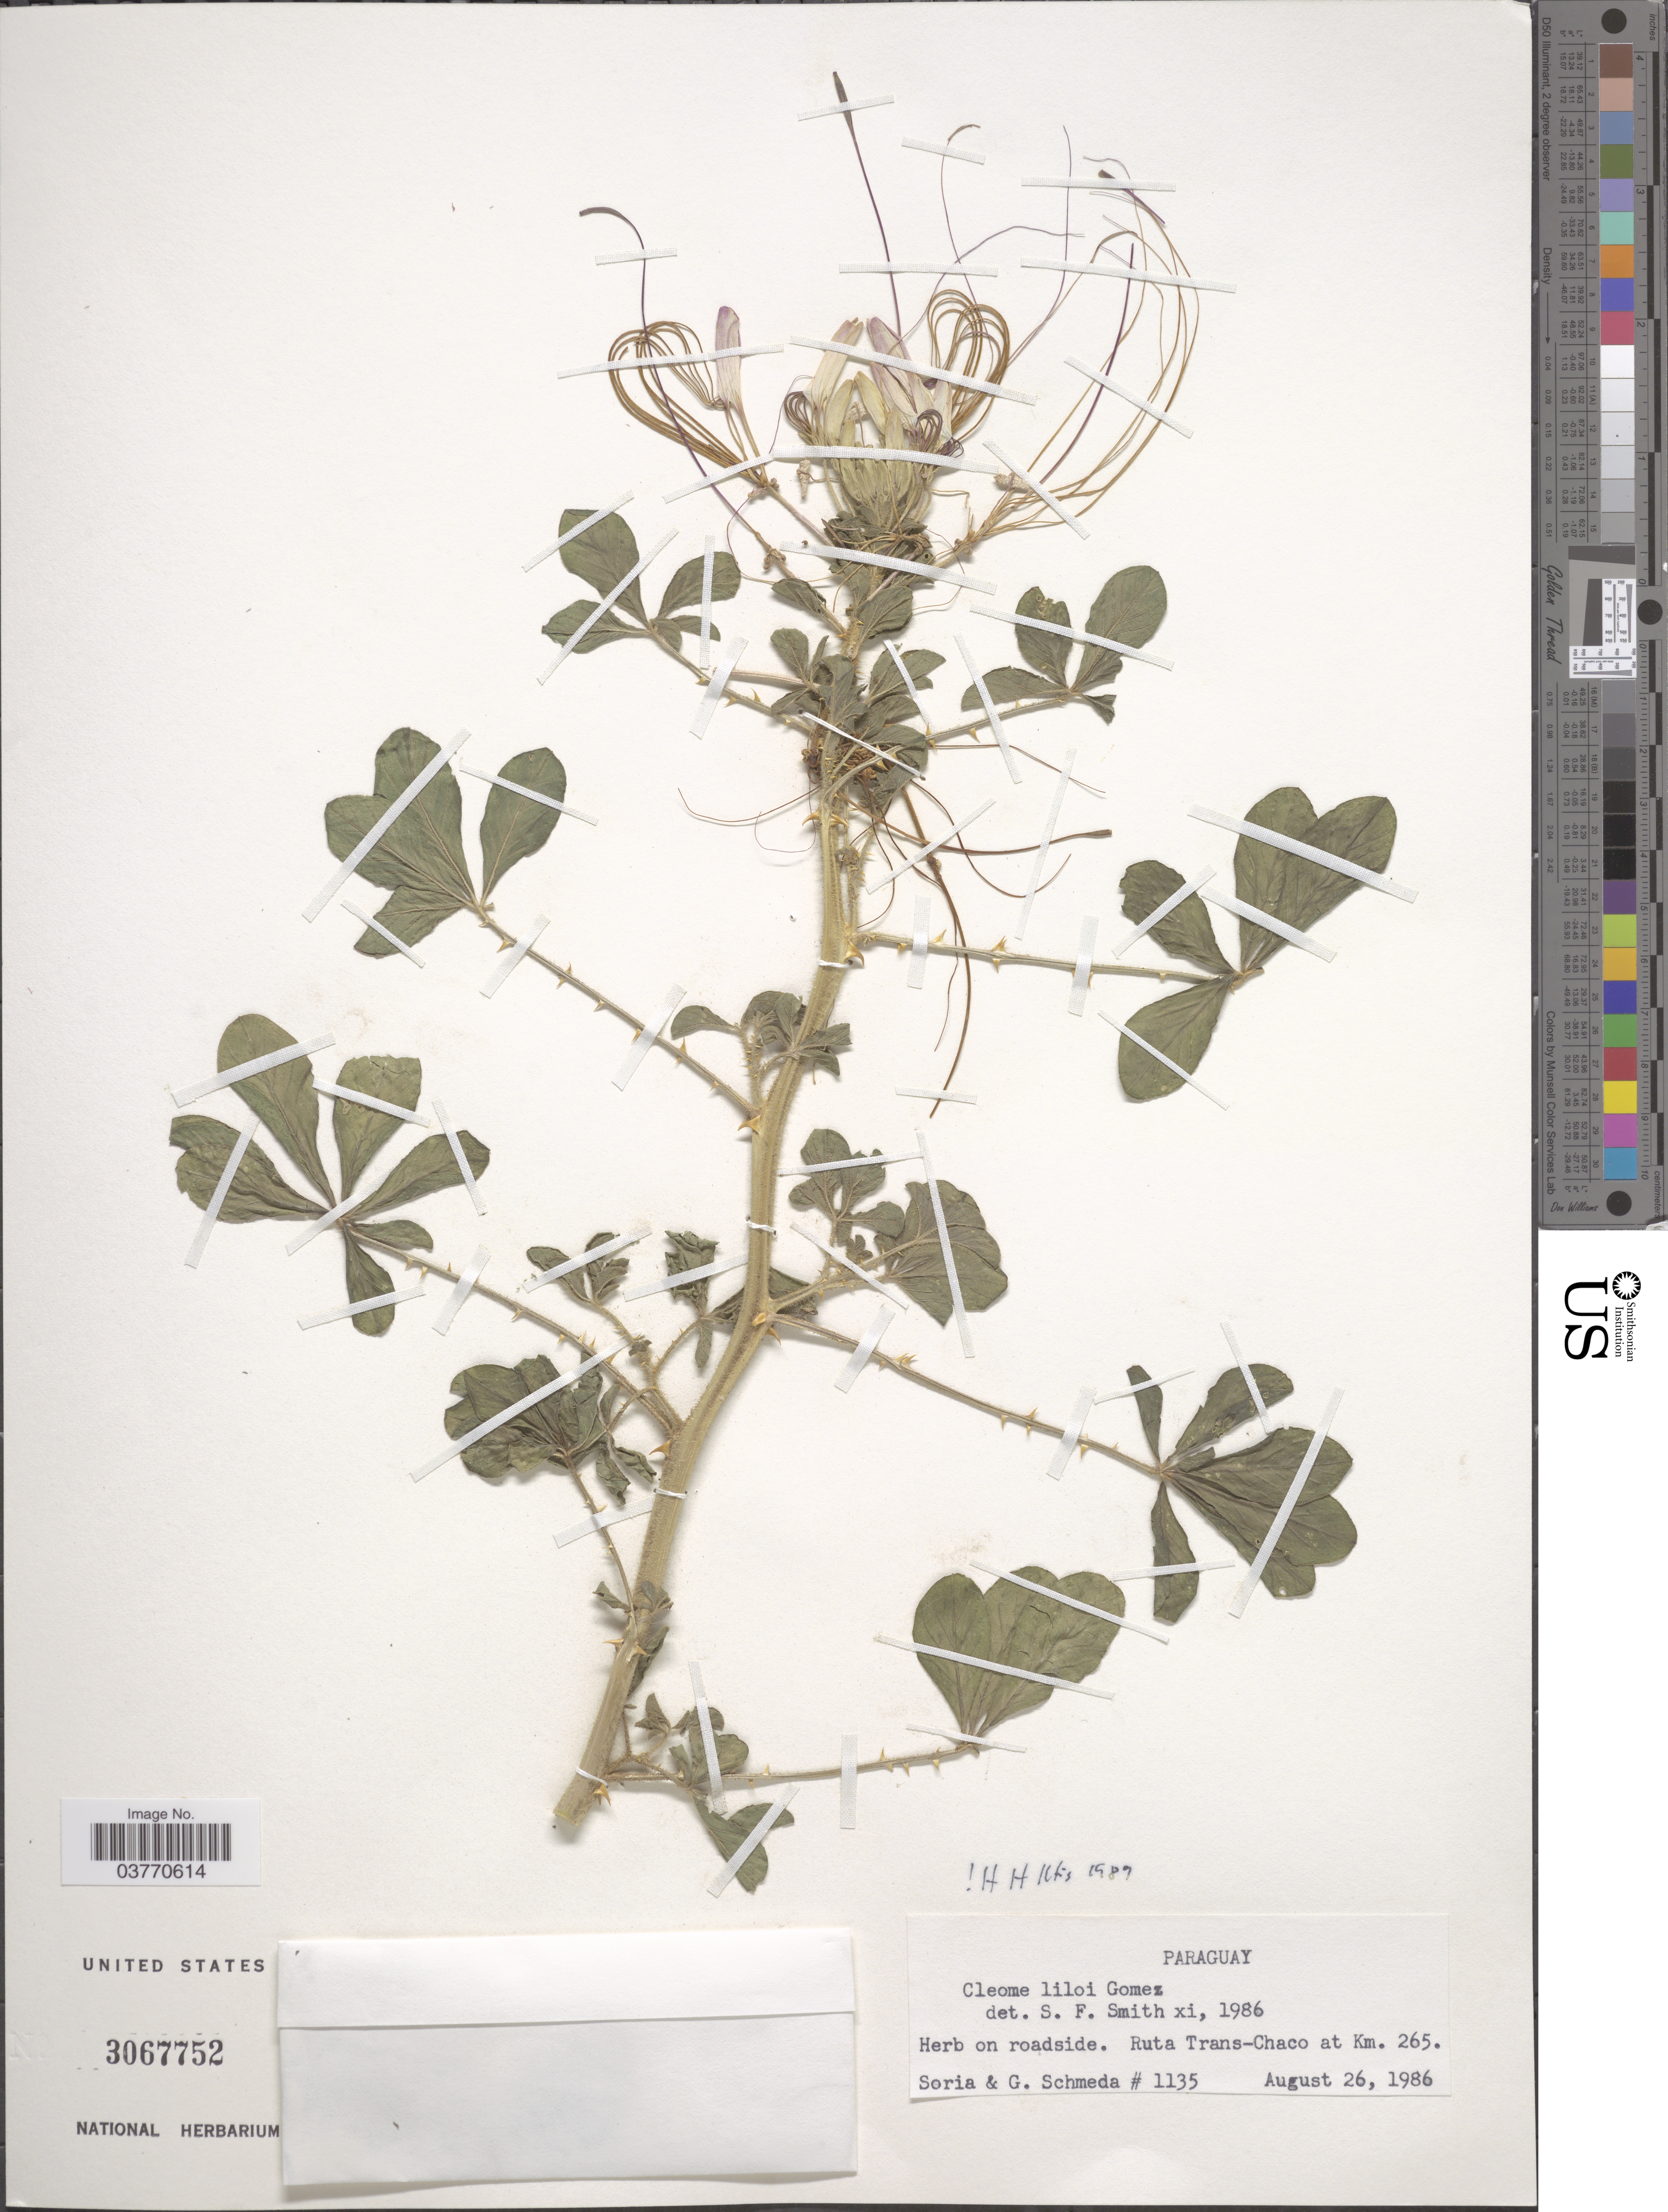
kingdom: Plantae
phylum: Tracheophyta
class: Magnoliopsida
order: Brassicales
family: Cleomaceae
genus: Tarenaya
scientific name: Tarenaya lilloi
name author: (M. Gómez) Arana & Oggero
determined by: Strong, Mark T., (BOT), Smithsonian Institution - National Museum of Natural History (UNITED STATES)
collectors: S. Schmeda & G. Schmeda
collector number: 1135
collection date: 1986-08-26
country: Paraguay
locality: Ruta Trans-Chaco at Km. 265.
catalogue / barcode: US 3067752